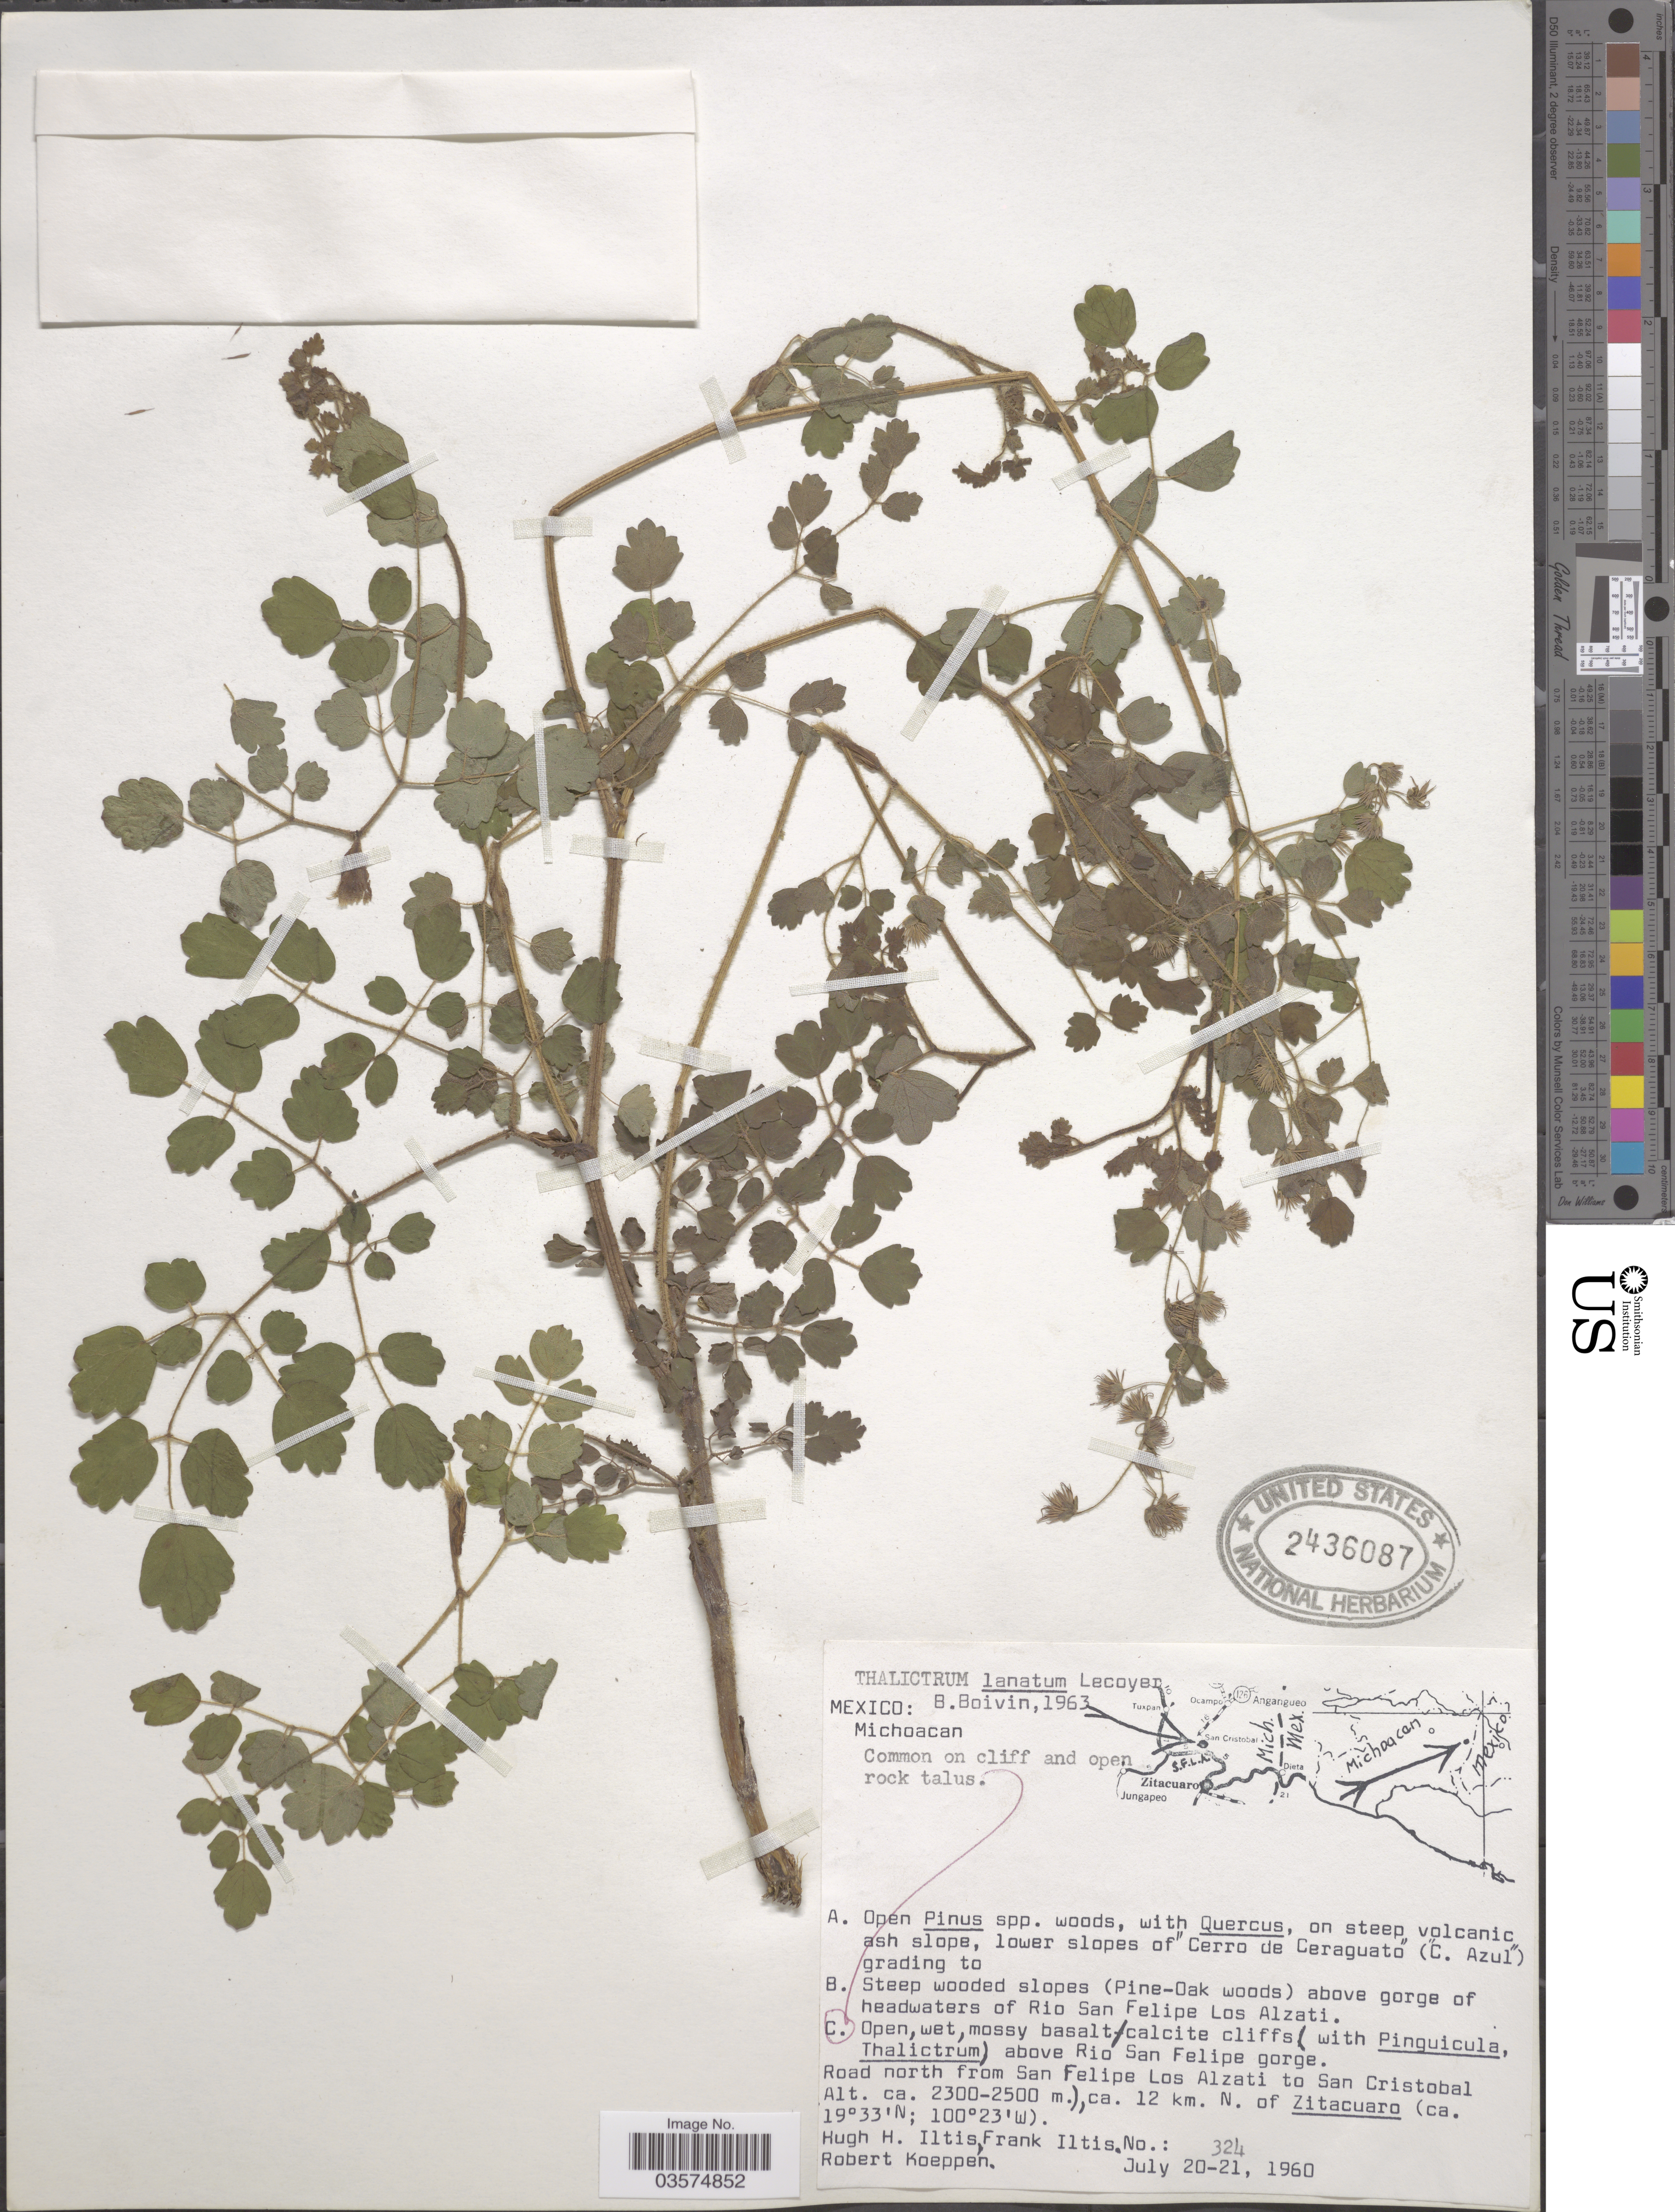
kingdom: Plantae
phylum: Tracheophyta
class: Magnoliopsida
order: Ranunculales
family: Ranunculaceae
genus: Thalictrum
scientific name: Thalictrum lanatum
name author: Lecoy.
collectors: H. H. Iltis, R. C. Koeppen & F. S. Iltis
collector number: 324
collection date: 1960-07-20/1960-07-21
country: Mexico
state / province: Michoacán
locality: Above Rio San Felipe gorge. Road north from San Felipe Los Alzati to San Cristobal. Ca. 12 km. N. of Zitacuaro.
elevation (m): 2300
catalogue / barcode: US 2436087